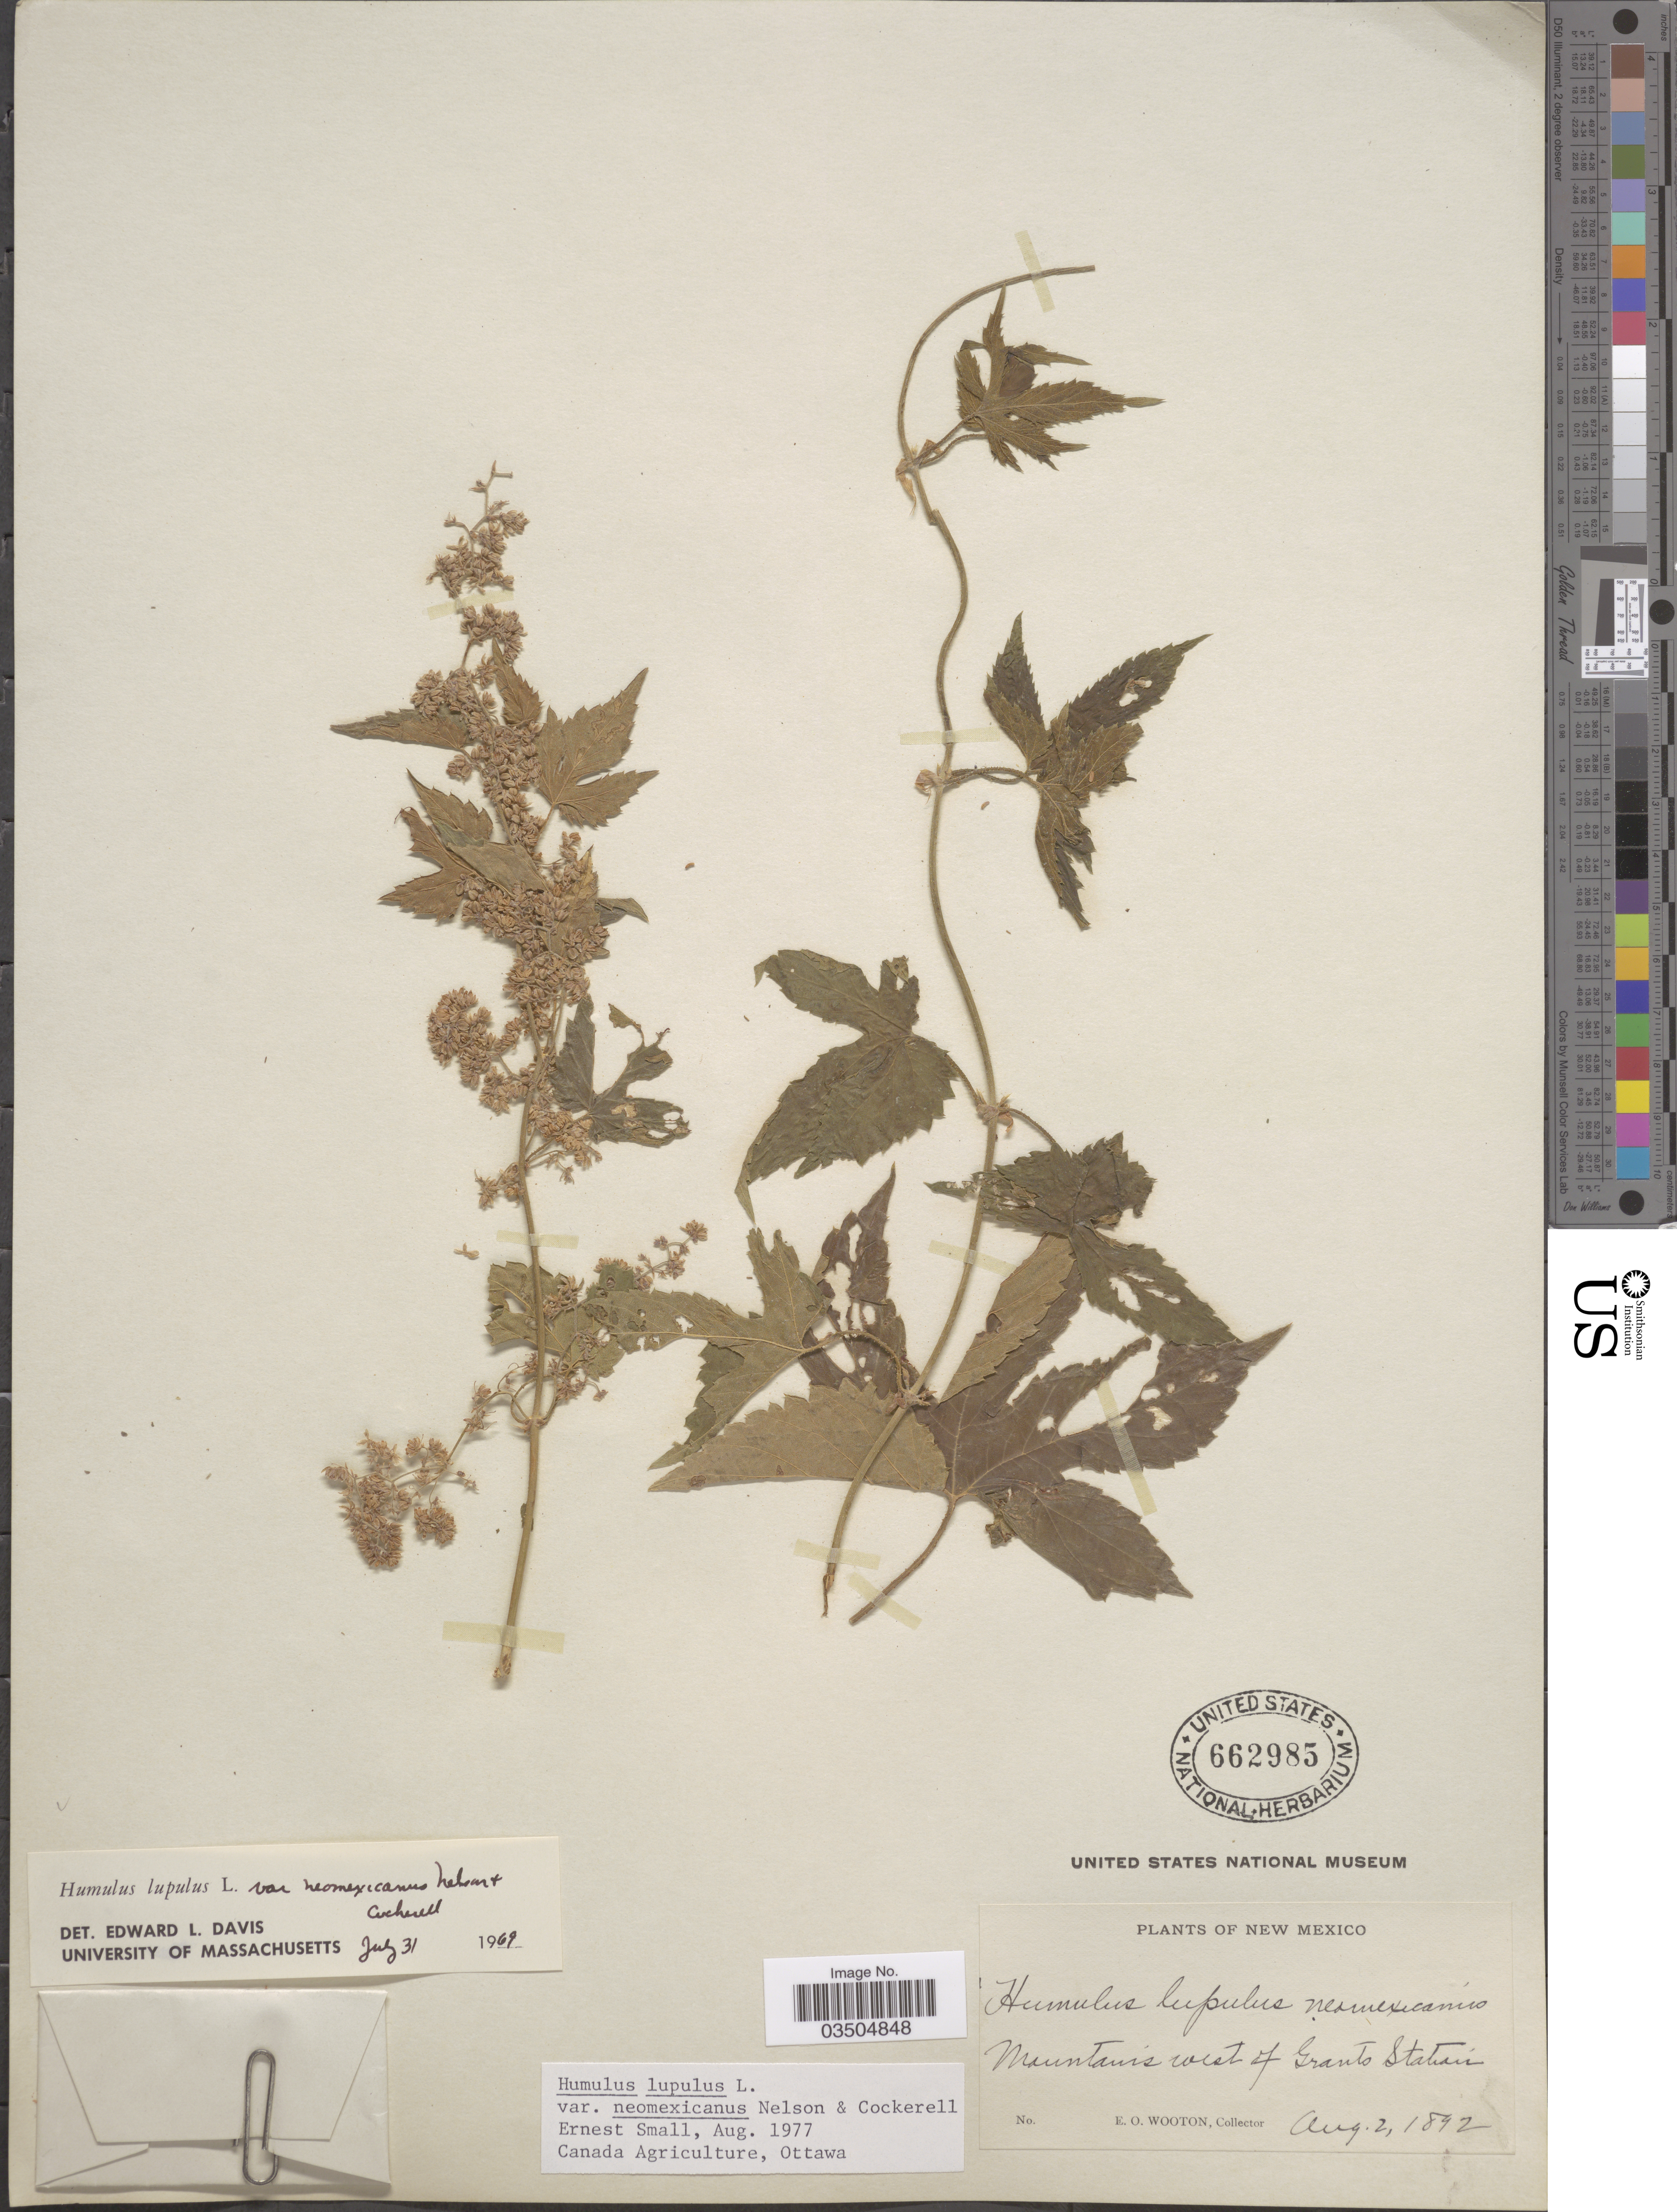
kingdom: Plantae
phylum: Tracheophyta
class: Magnoliopsida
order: Rosales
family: Cannabaceae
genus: Humulus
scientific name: Humulus neomexicanus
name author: (A. Nelson & Cockerell) Rydb.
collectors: E. O. Wooton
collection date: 1892-08-02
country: United States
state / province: New Mexico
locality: Mountains west of Grants Station.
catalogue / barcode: US 662985